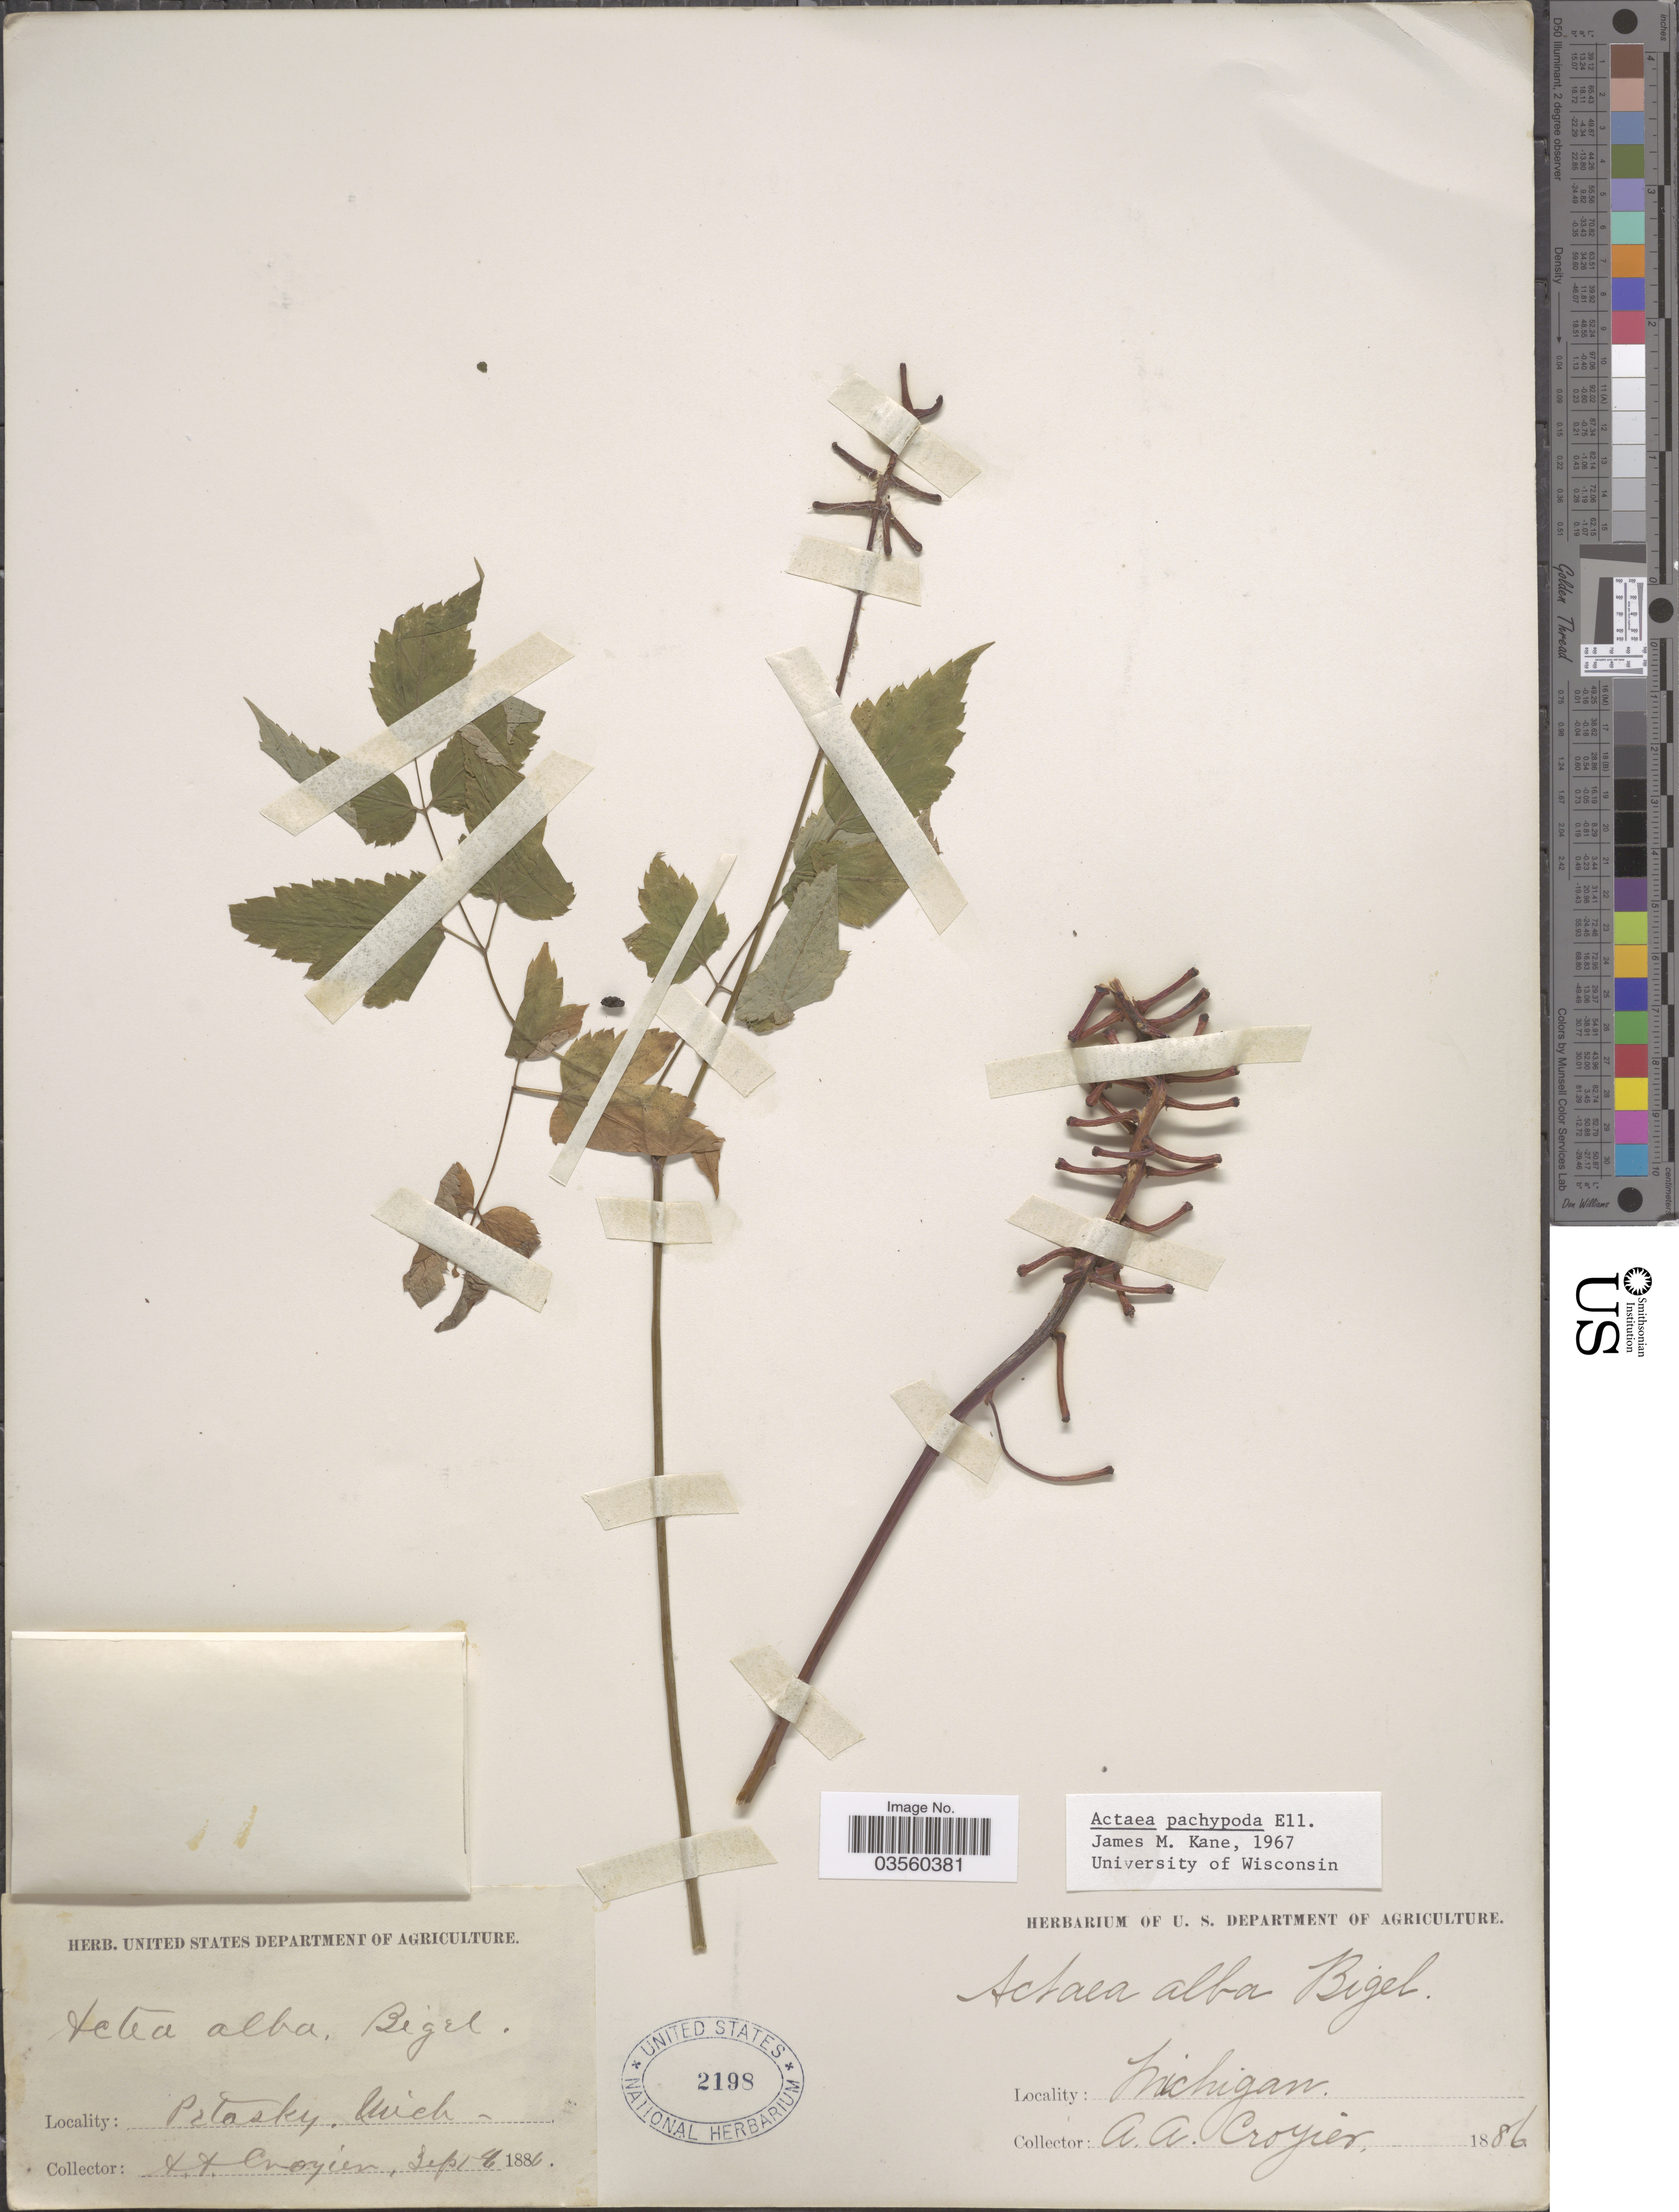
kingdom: Plantae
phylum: Tracheophyta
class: Magnoliopsida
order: Ranunculales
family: Ranunculaceae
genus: Actaea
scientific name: Actaea pachypoda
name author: Elliott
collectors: A. Crozier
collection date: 1886-09-04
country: United States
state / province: Michigan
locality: Petosky.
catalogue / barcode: US 2198